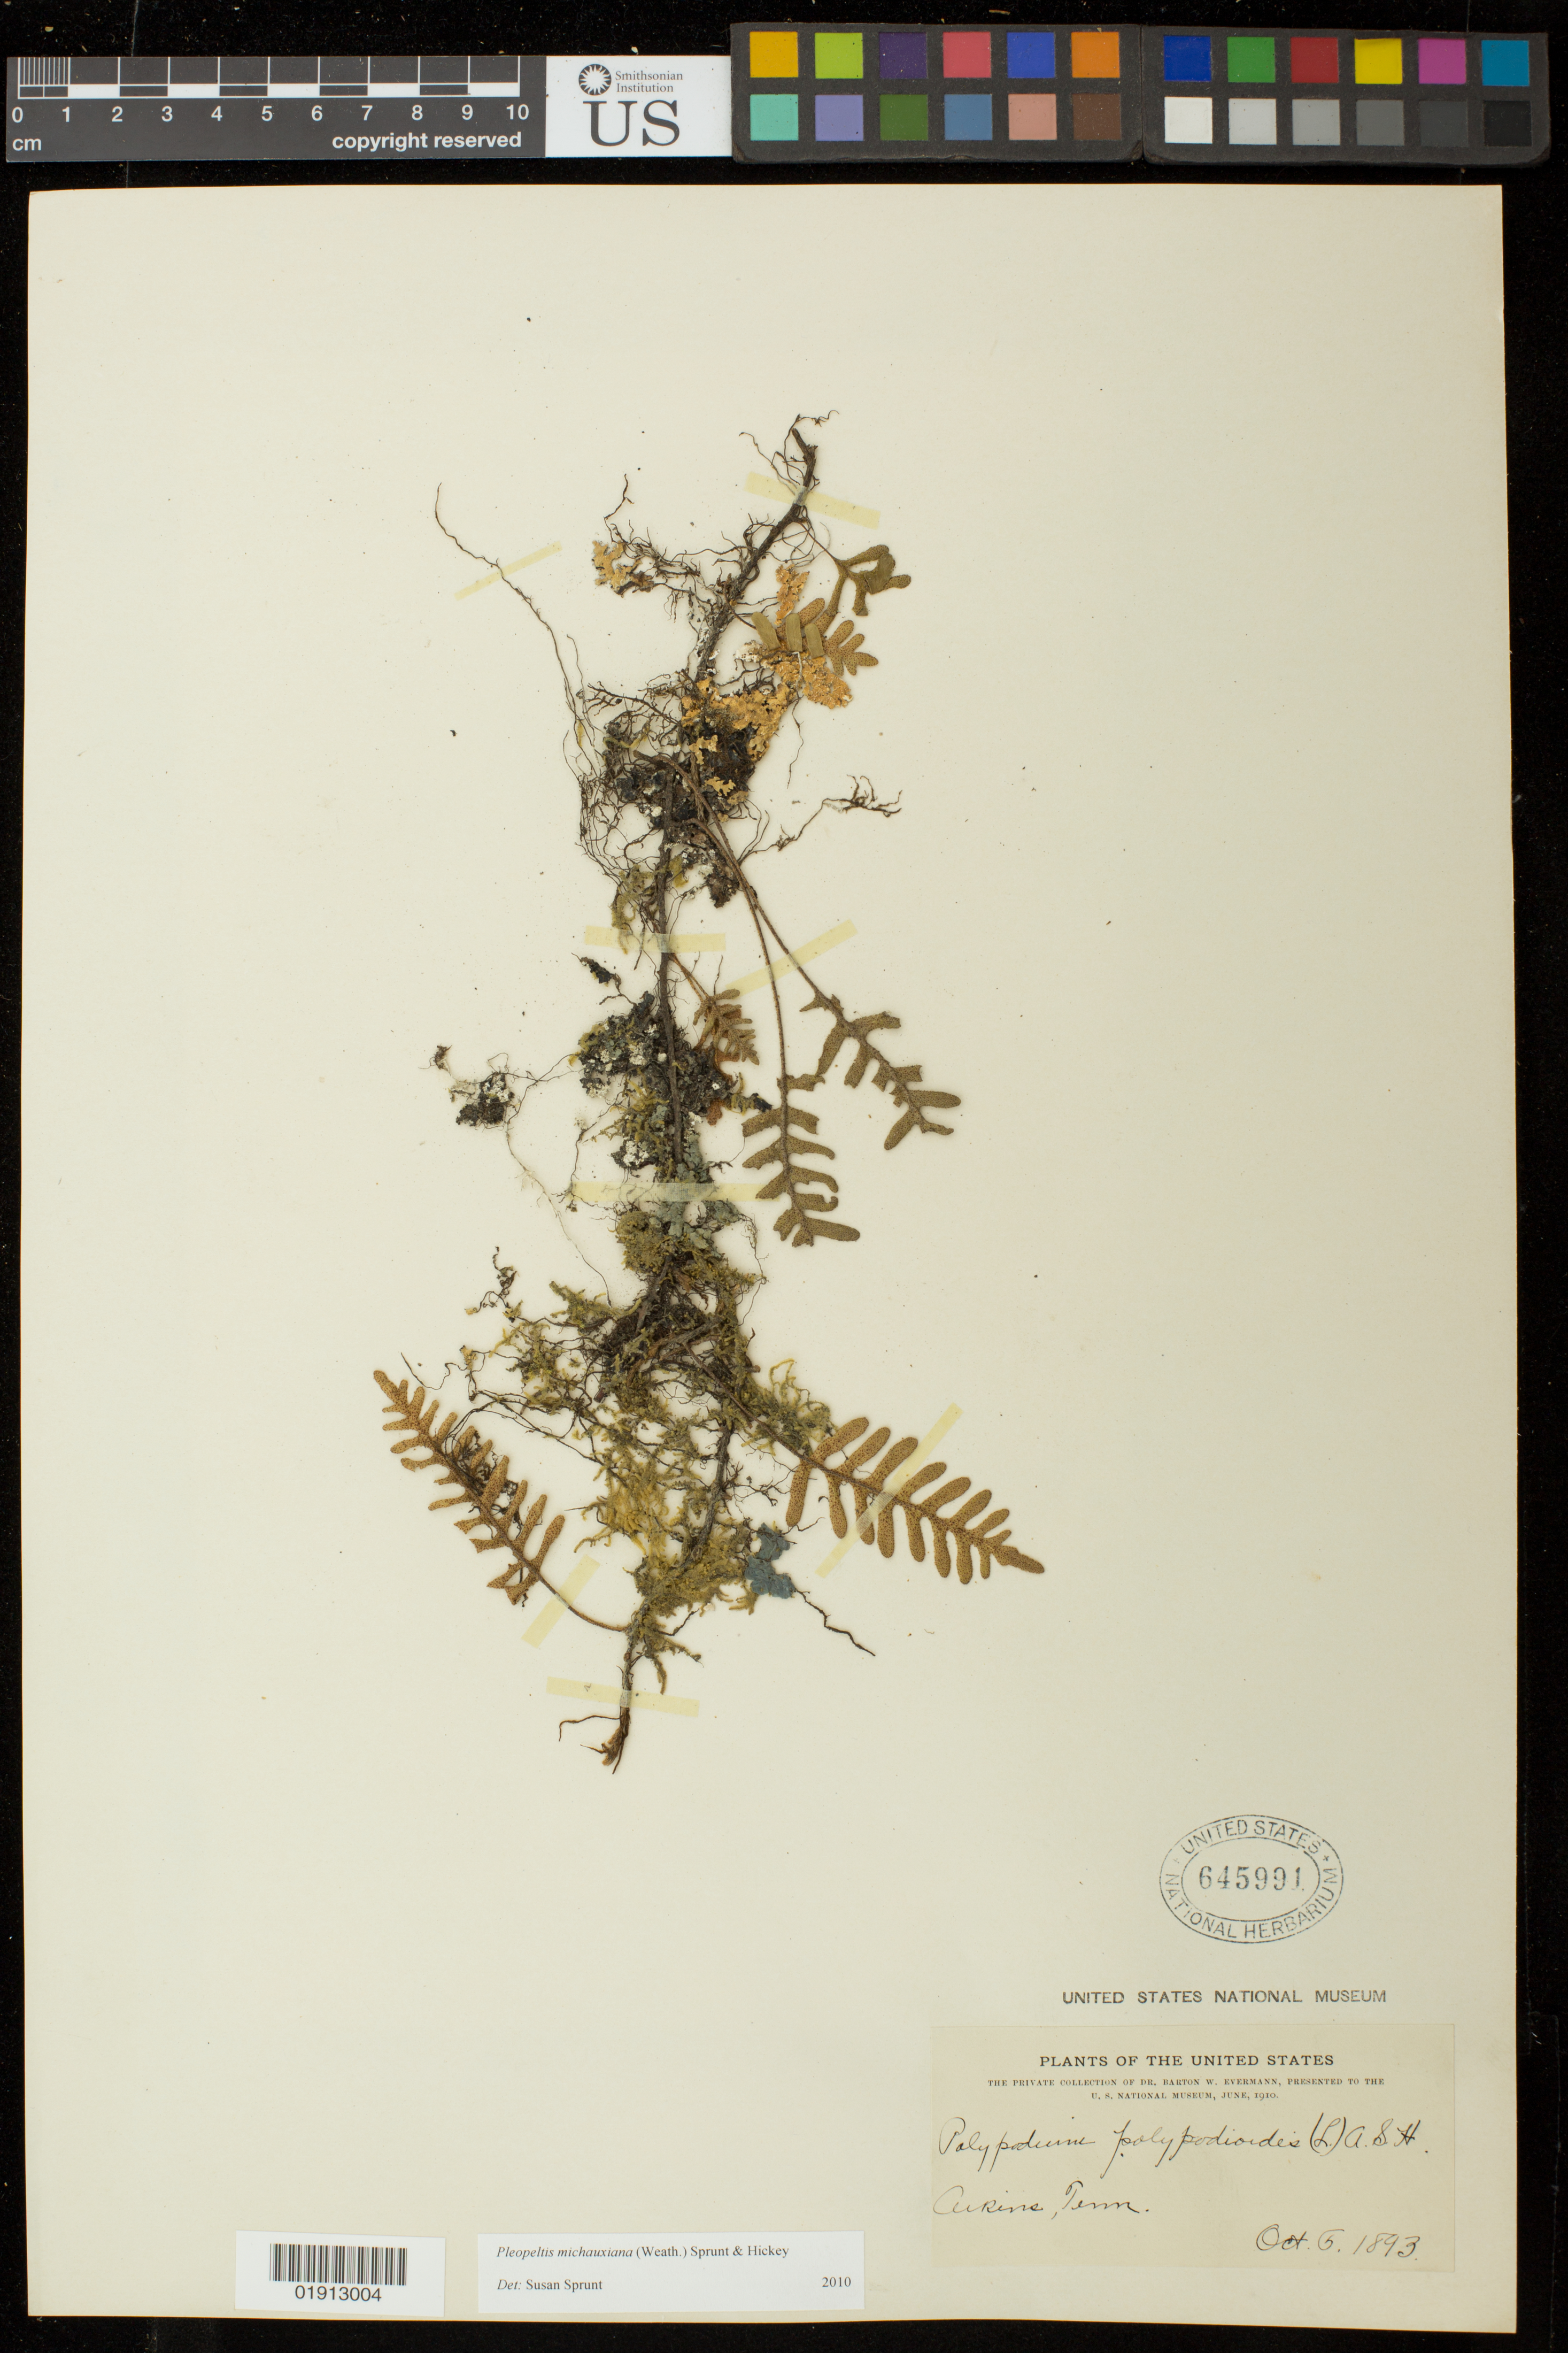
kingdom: Plantae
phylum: Tracheophyta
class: Polypodiopsida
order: Polypodiales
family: Polypodiaceae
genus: Pleopeltis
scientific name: Pleopeltis michauxiana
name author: (Weath.) Hickey & Sprunt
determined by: Sprunt, S. V.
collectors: B. W. Evermann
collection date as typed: Oct. 5, 1893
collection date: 1893-10-05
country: United States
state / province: Tennessee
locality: Aikens, Tenn.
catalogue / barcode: US 645991